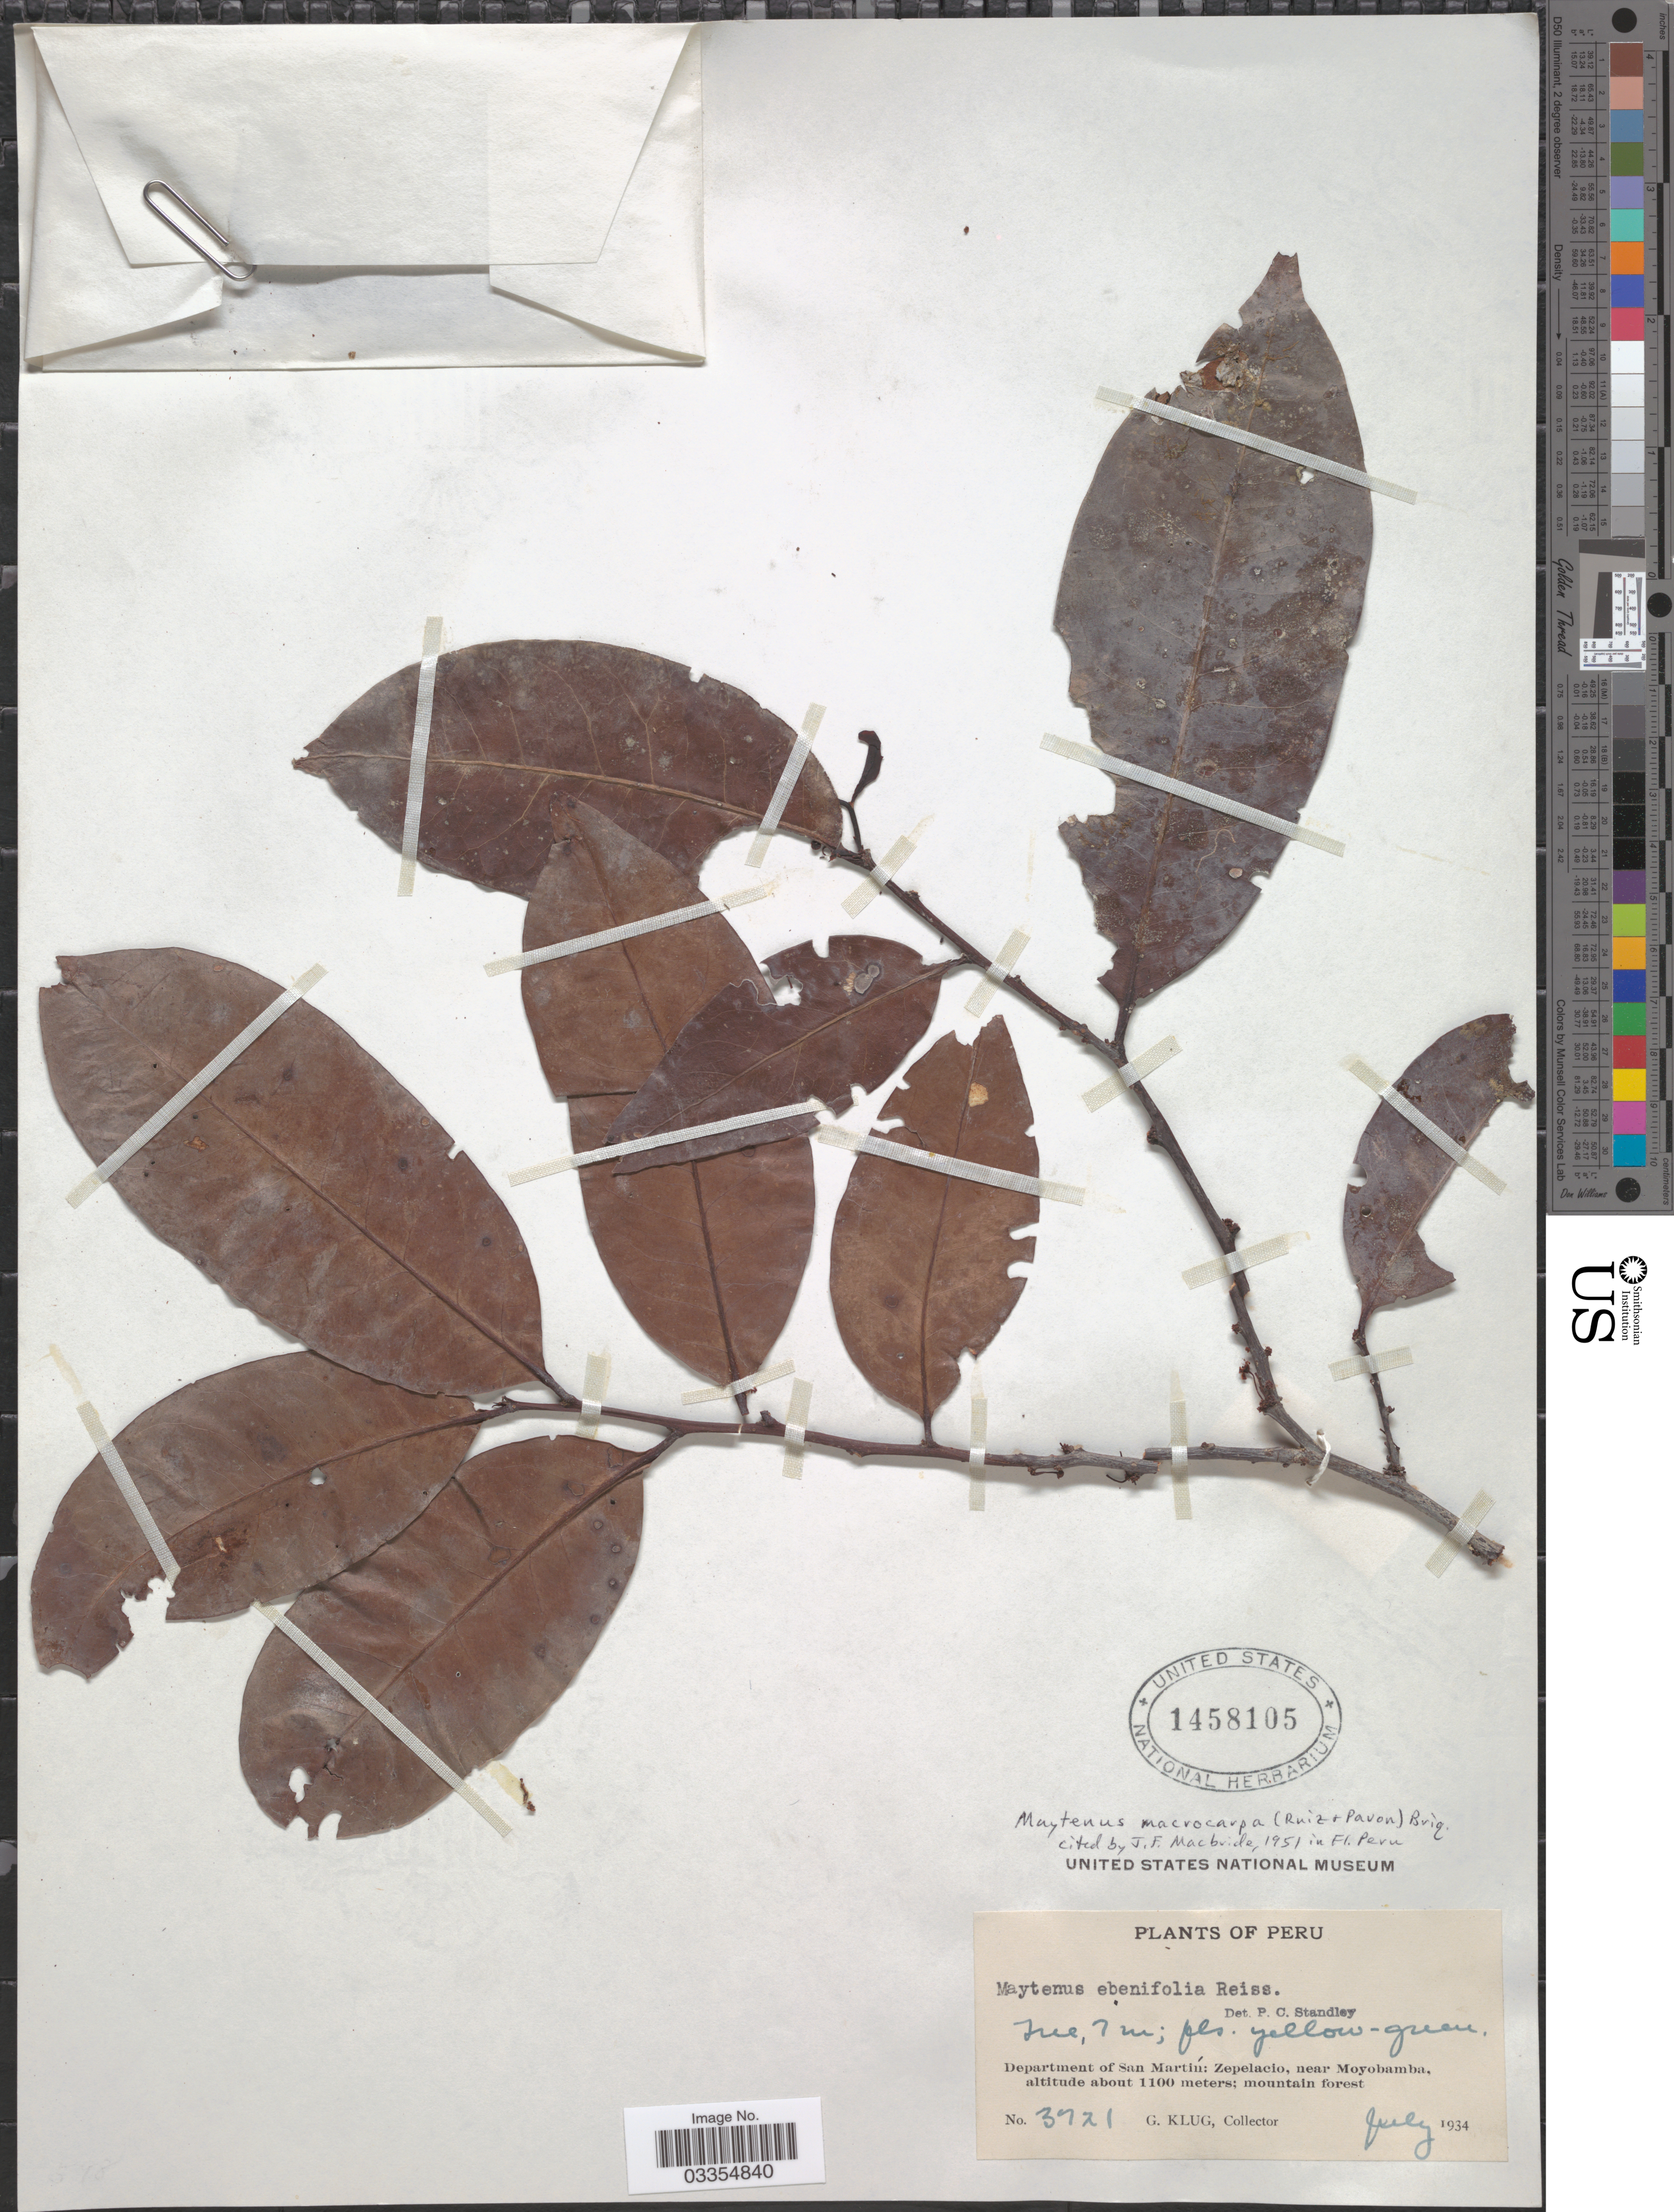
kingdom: Plantae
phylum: Tracheophyta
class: Magnoliopsida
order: Celastrales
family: Celastraceae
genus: Maytenus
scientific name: Maytenus macrocarpa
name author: (Ruiz & Pav.) Briq.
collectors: G. Klug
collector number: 3721*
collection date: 1934-07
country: Peru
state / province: San Martín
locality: Department of San Martín: Zepelacio, near Moyobamba.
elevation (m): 1100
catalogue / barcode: US 1458105